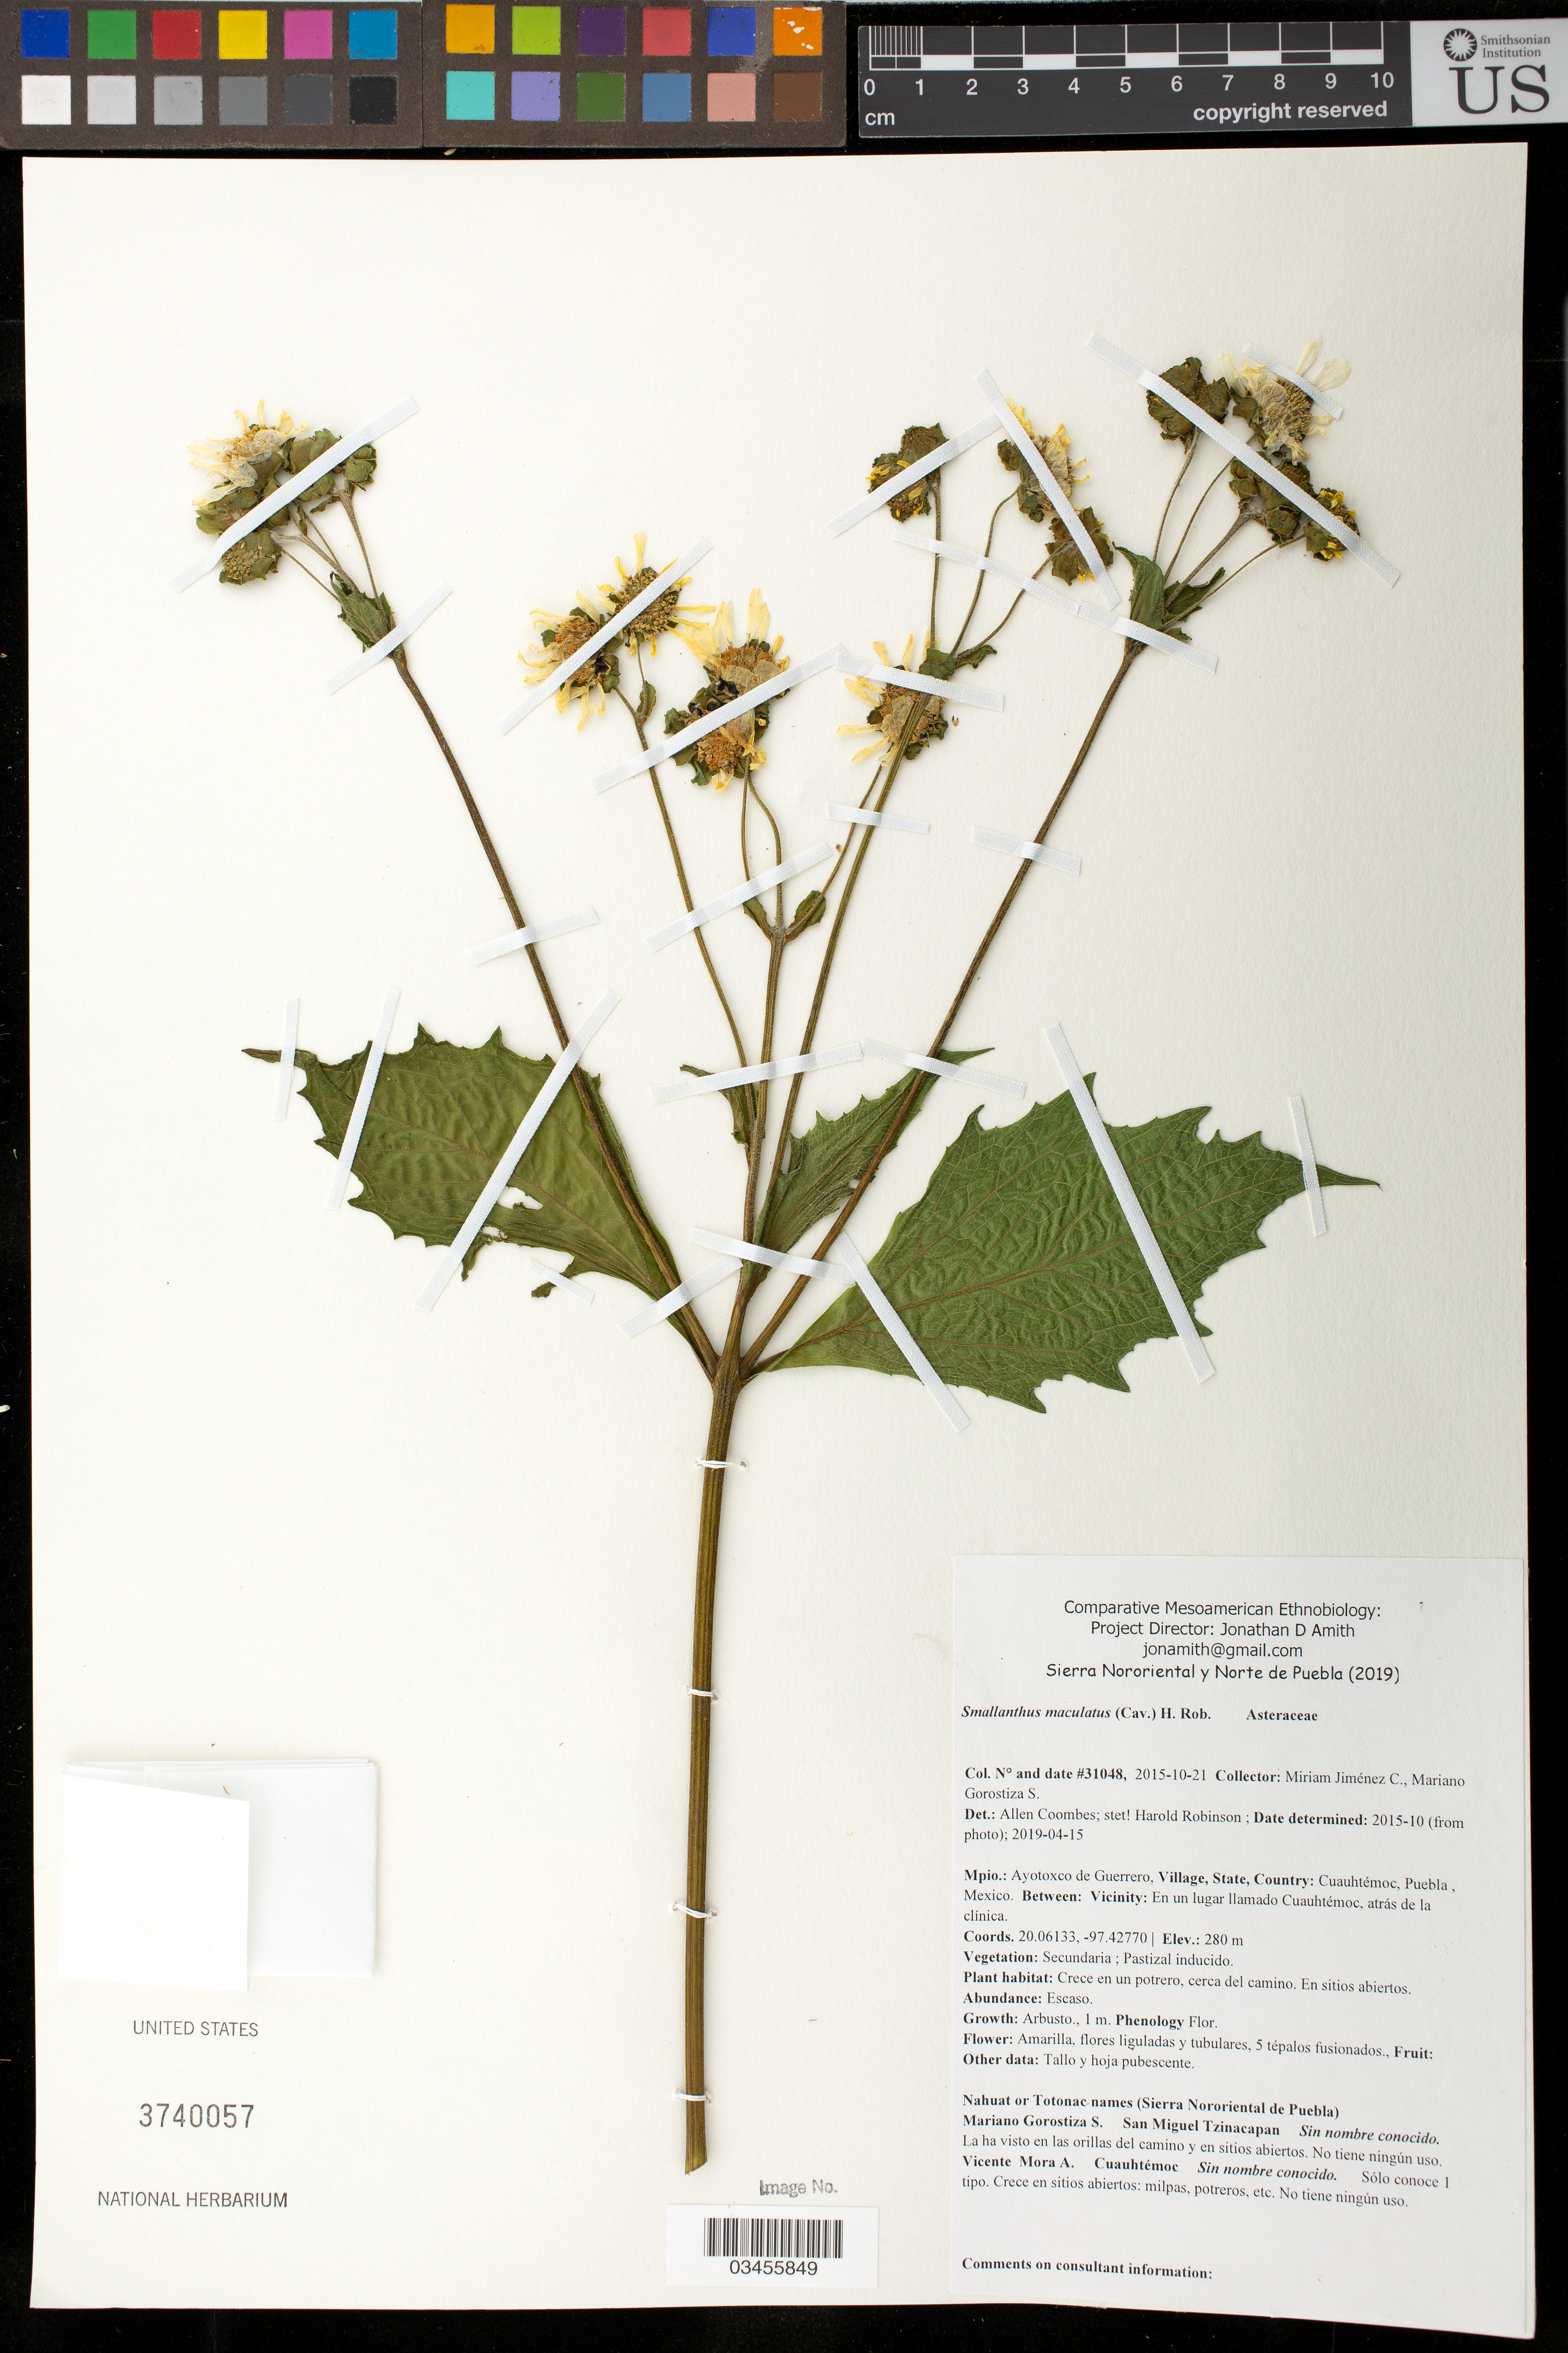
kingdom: Plantae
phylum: Tracheophyta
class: Magnoliopsida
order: Asterales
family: Asteraceae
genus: Smallanthus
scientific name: Smallanthus maculatus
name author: (Cav.) H. Rob.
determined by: Robinson, Harold E., (US)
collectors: M. Jiménez Chimil & M. Gorostiza S.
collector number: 31048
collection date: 2015-10-21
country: México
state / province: Puebla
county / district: Ayotoxco de Guerrero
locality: PUEBLO: Cuauhtémoc; LOCALIDAD EXACTA: Cuauhtémoc, atrás de la clínica.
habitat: Pastizal inducido | En un potrero, cerca del camino. En sitios abiertos.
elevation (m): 280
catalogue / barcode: US 3740057